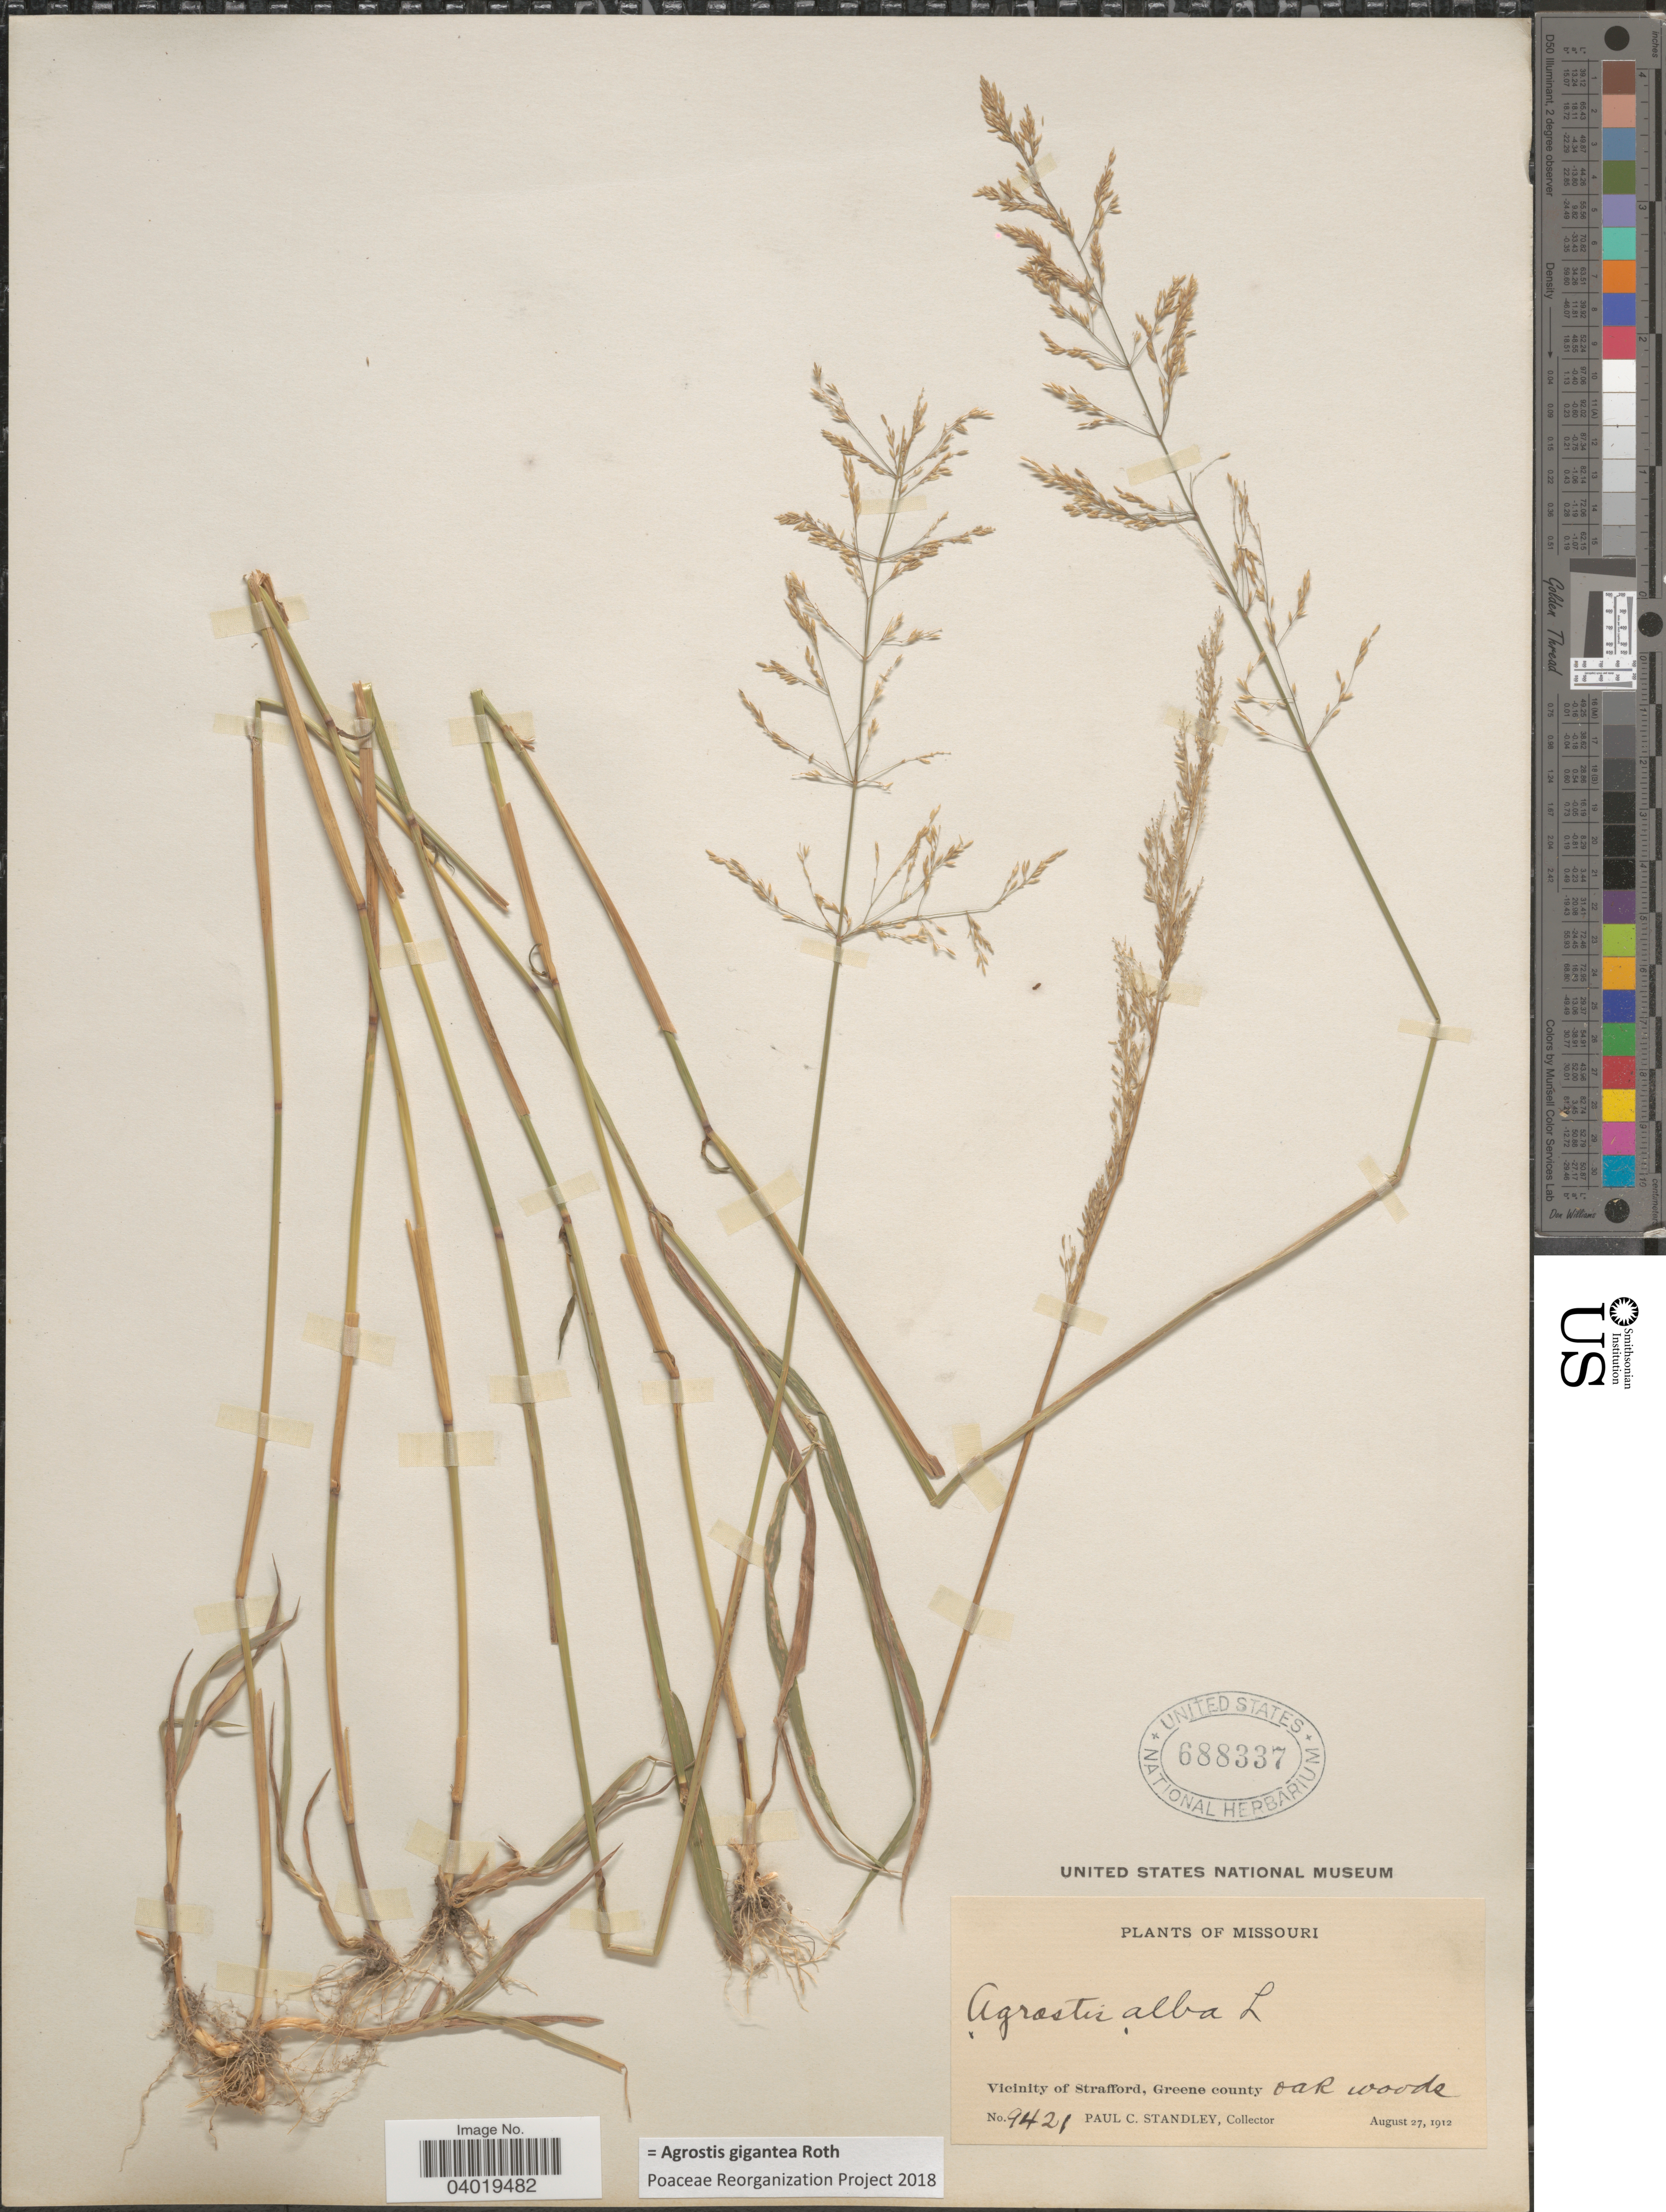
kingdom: Plantae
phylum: Tracheophyta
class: Liliopsida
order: Poales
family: Poaceae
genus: Agrostis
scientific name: Agrostis gigantea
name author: Roth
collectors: P. C. Standley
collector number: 9421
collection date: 1912-08-27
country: United States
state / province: Missouri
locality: Vicinity of Strafford, Greene county.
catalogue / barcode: US 688337